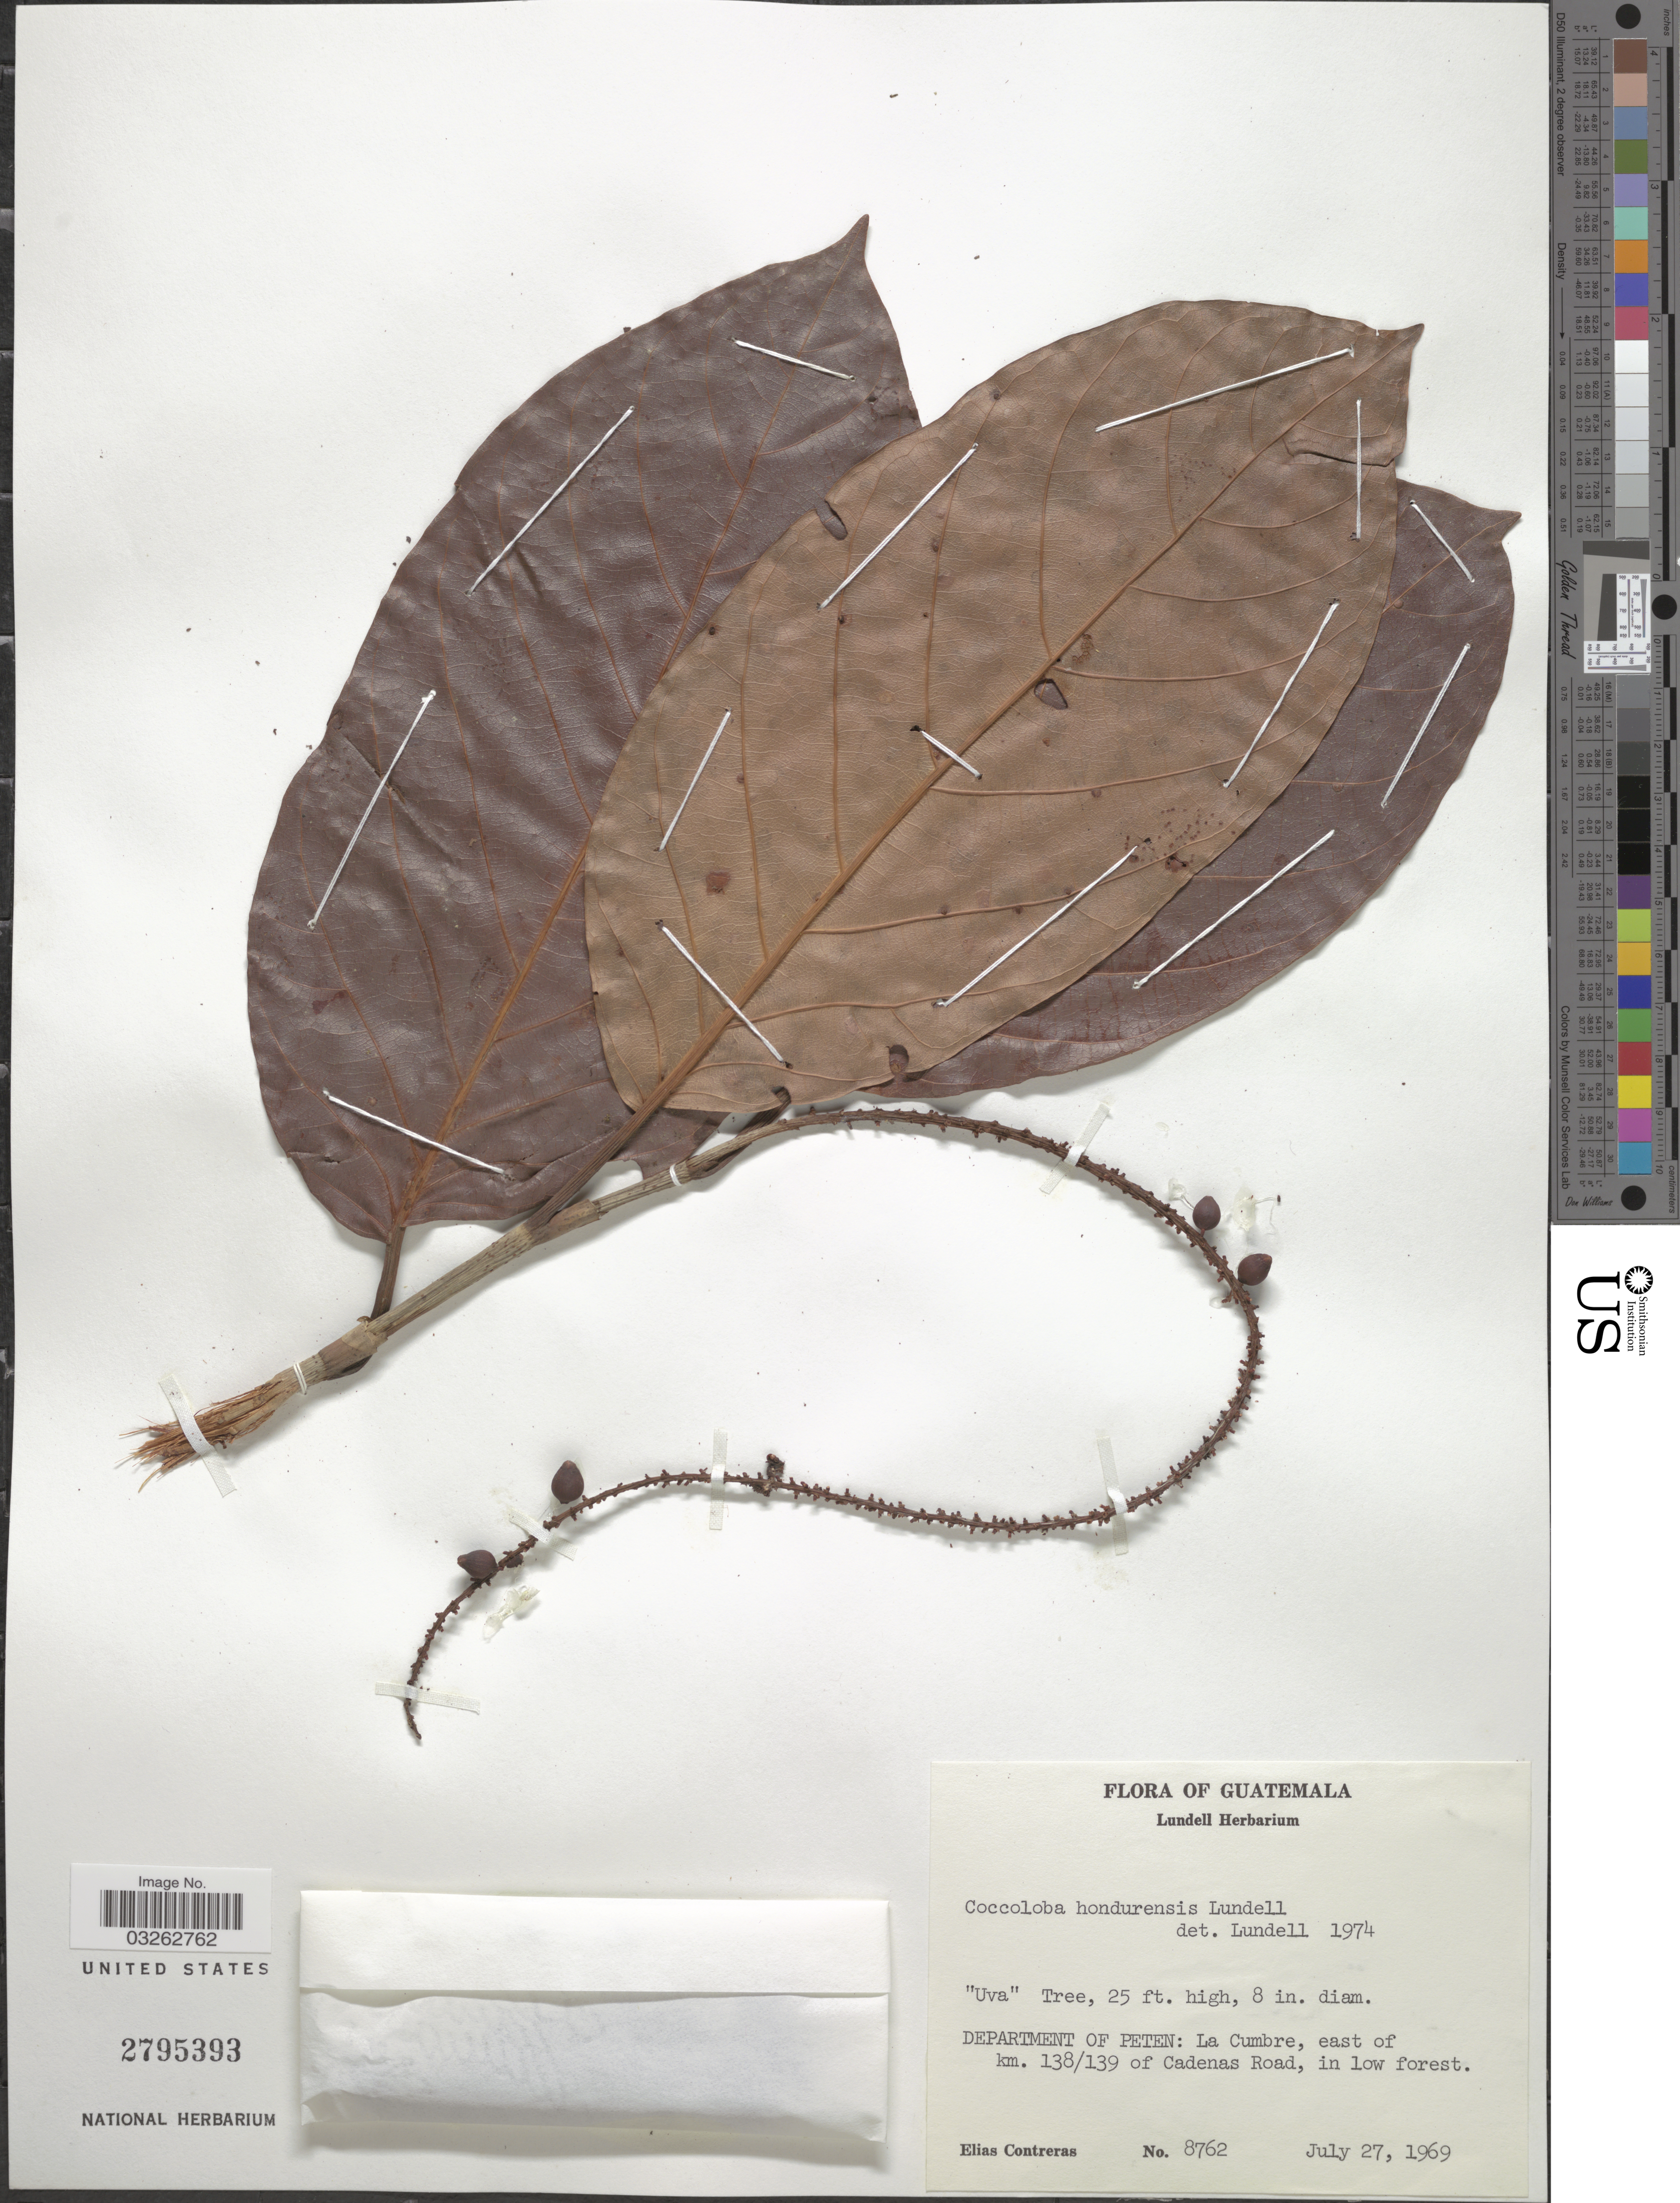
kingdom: Plantae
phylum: Tracheophyta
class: Magnoliopsida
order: Caryophyllales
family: Polygonaceae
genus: Coccoloba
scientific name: Coccoloba hondurensis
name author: Lundell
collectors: E. Contreras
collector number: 8762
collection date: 1969-07-27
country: Guatemala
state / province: El Petén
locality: Department of Peten: La Cumbre, east of km. 138/139 of Cadenas Road, in low forest.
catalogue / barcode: US 2795393